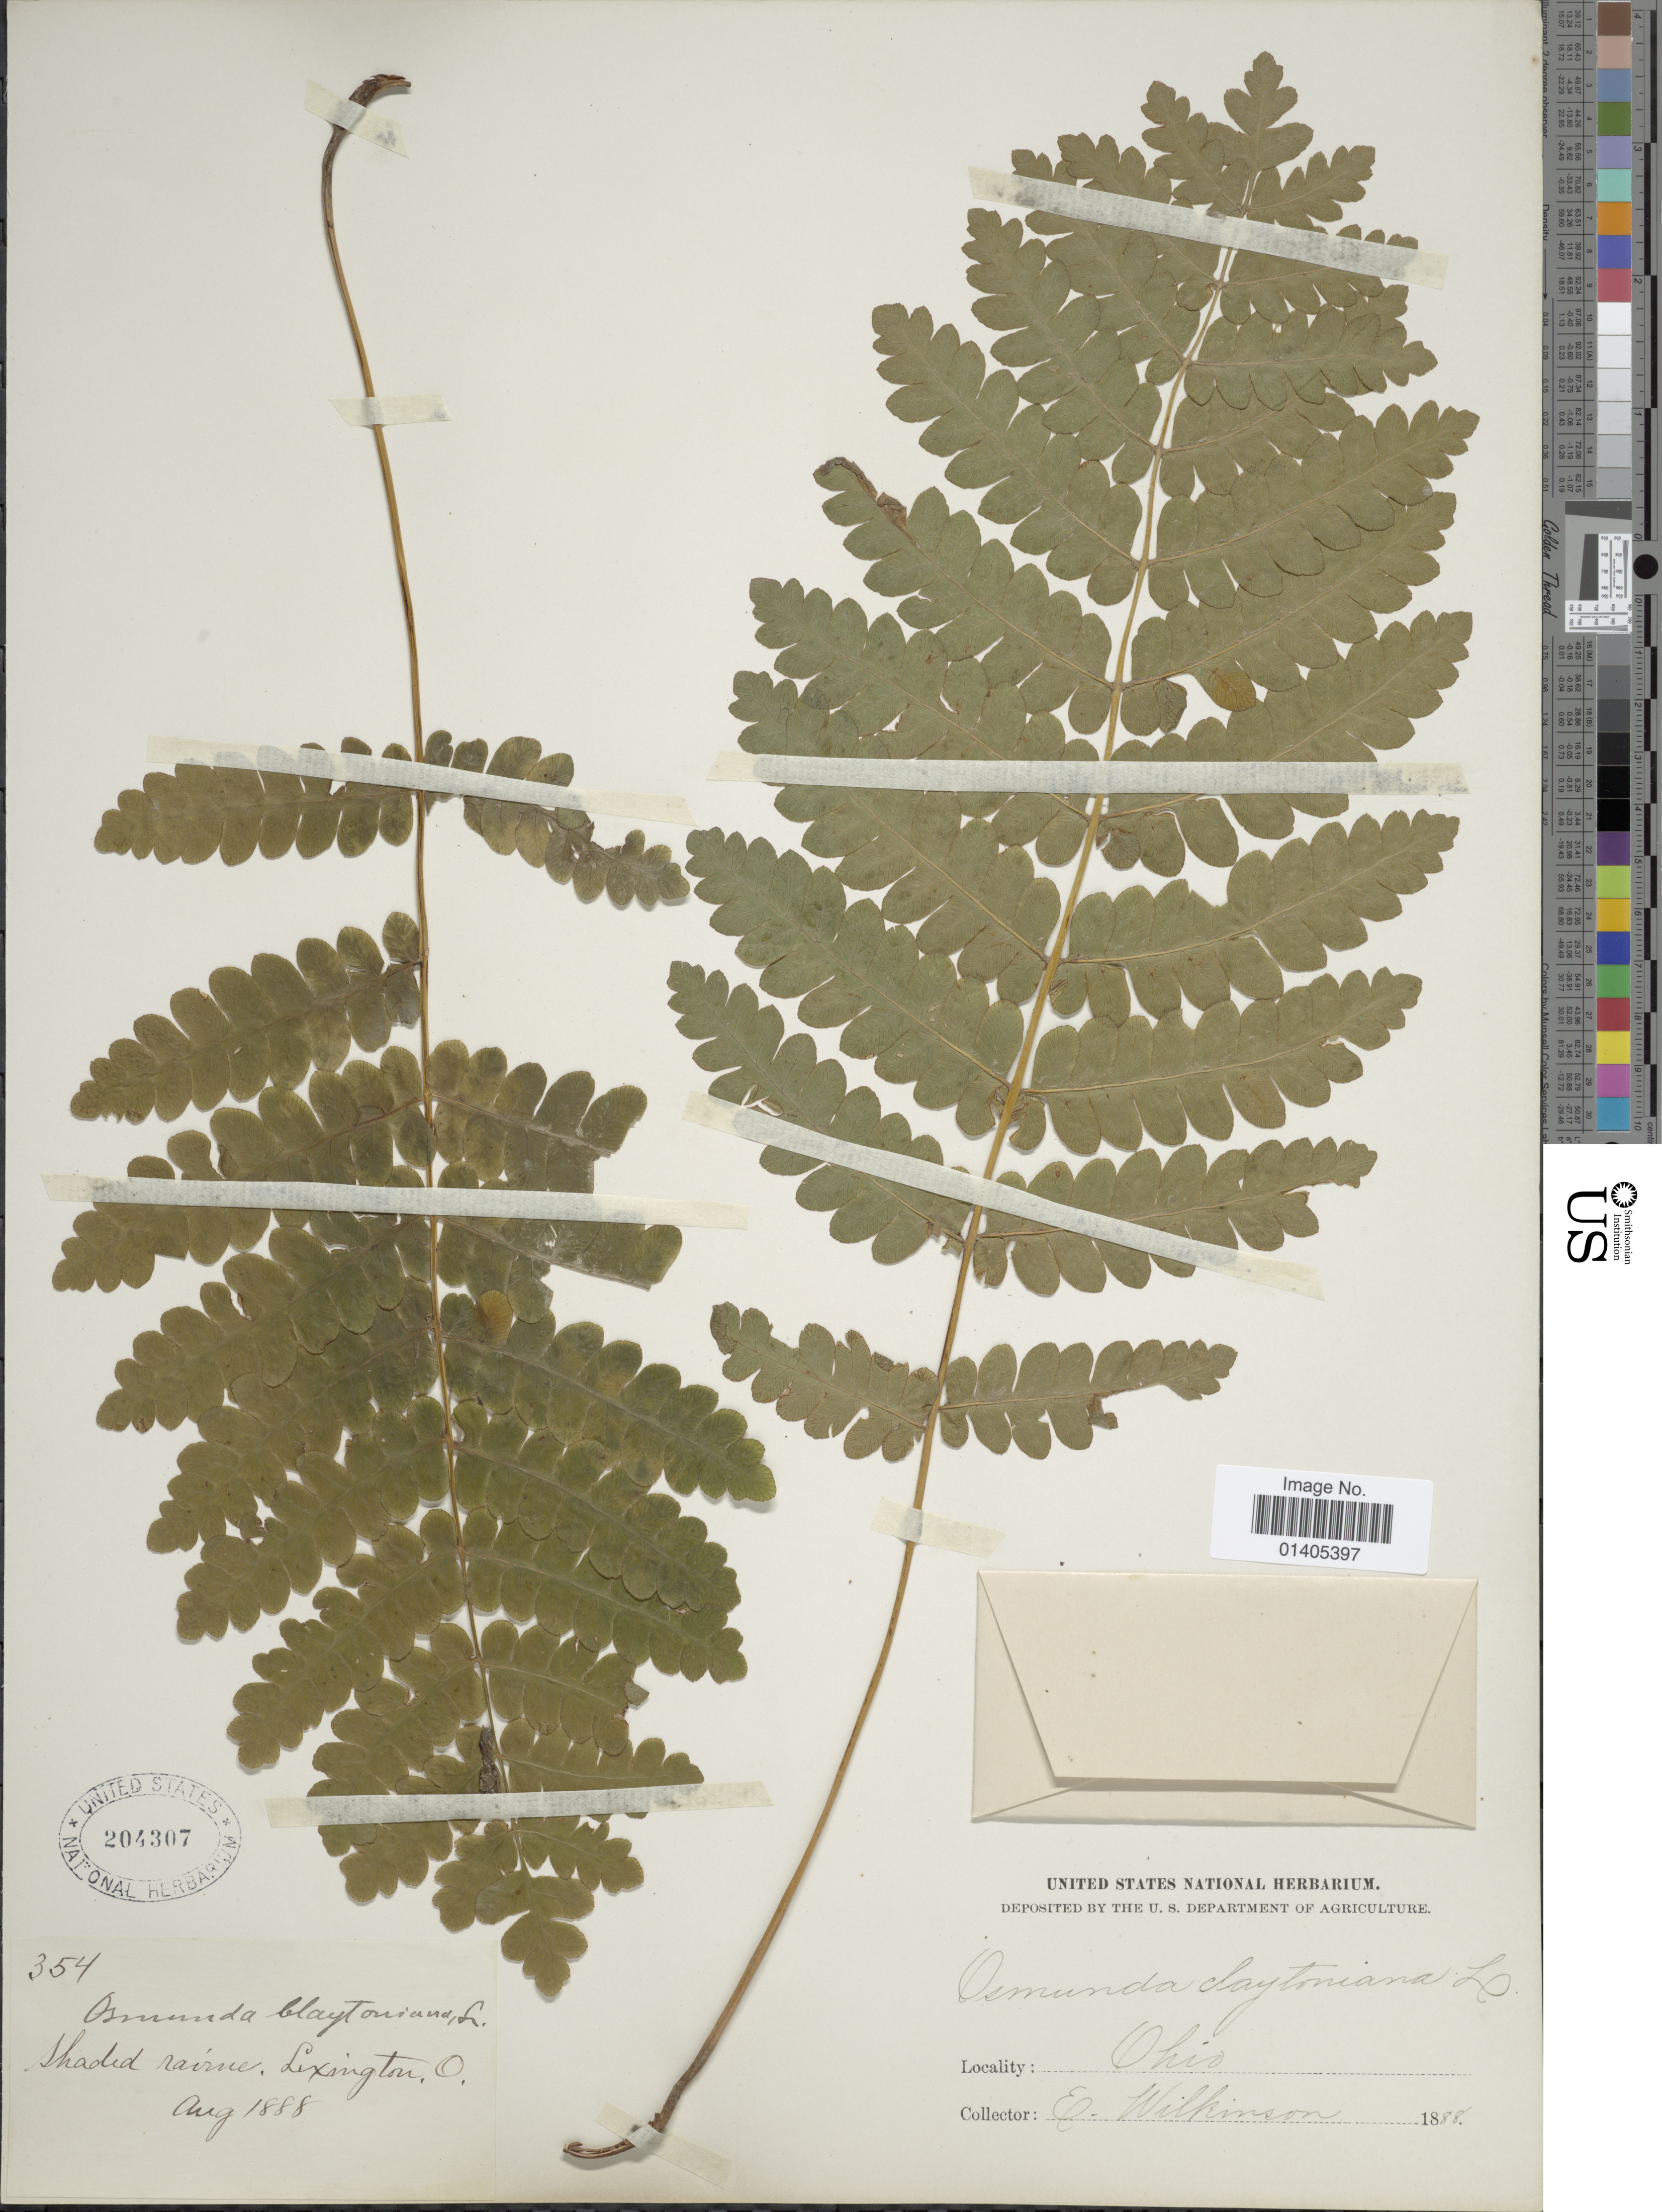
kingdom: Plantae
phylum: Tracheophyta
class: Polypodiopsida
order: Osmundales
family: Osmundaceae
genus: Osmunda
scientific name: Osmunda claytoniana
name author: (L.) Tagawa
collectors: E. Wilkinson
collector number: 354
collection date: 1888-08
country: United States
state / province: Ohio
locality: Shaded ravine, Lexington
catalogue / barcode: US 204307